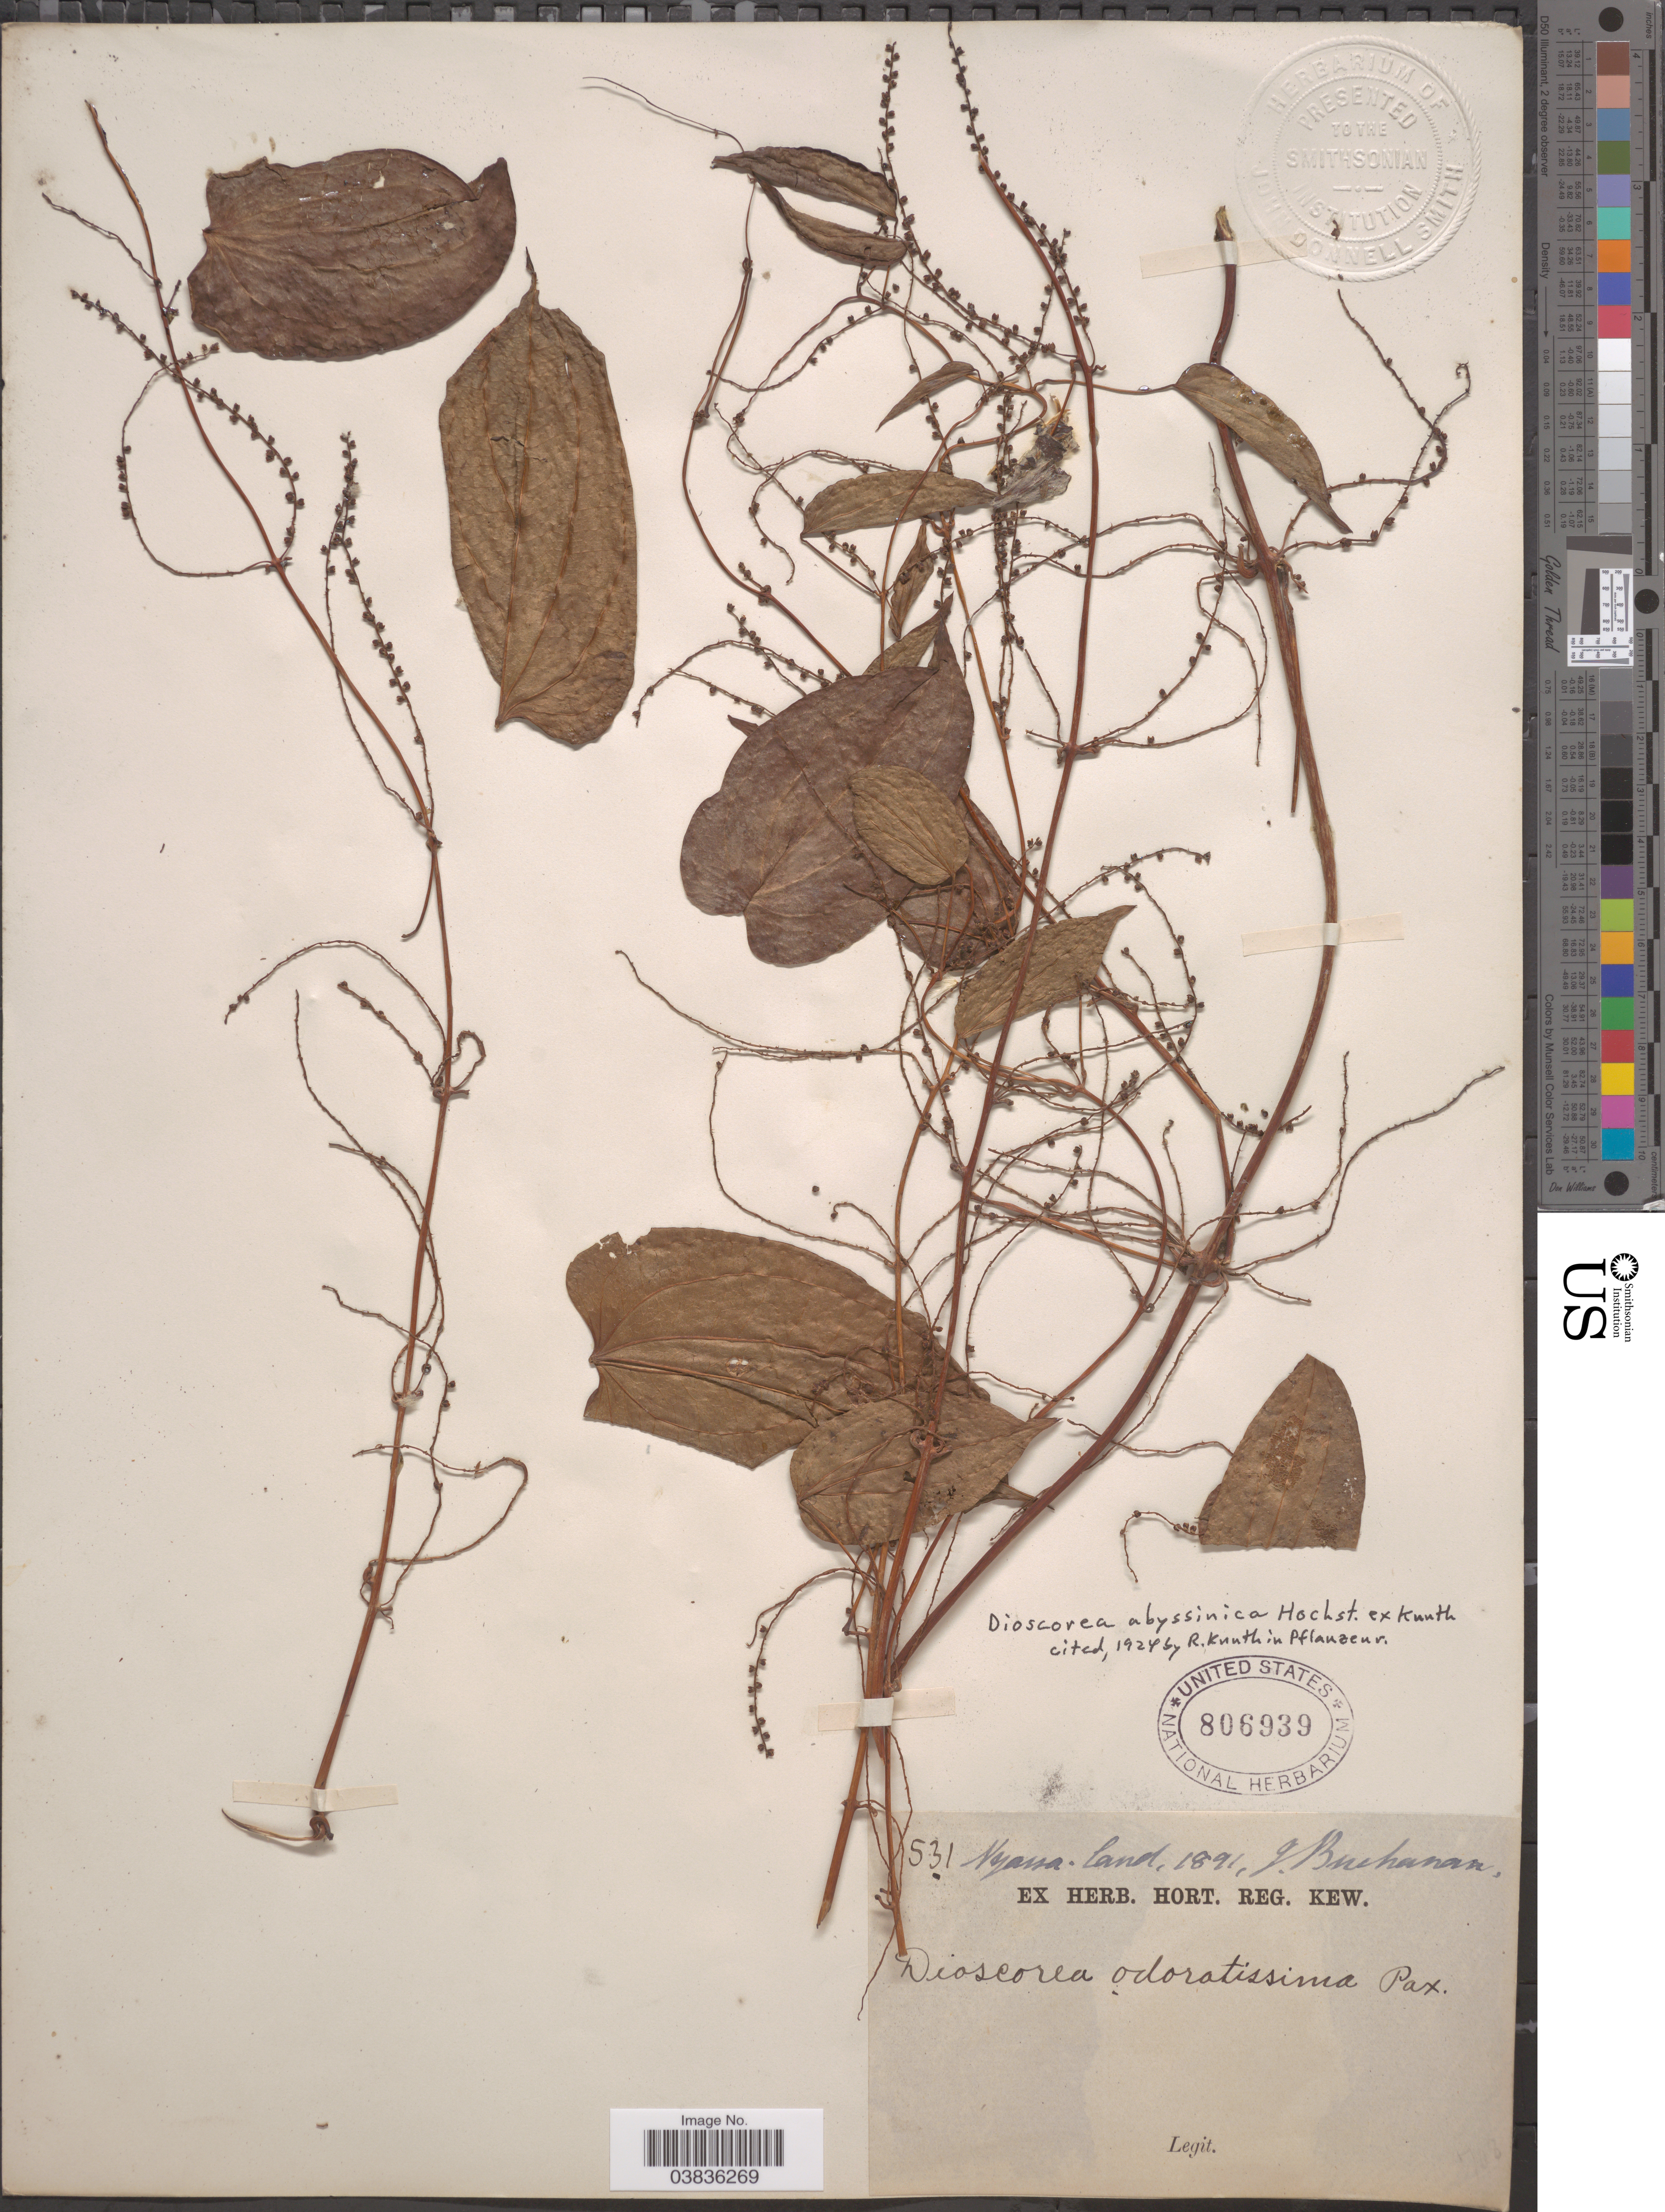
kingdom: Plantae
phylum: Tracheophyta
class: Liliopsida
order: Dioscoreales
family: Dioscoreaceae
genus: Dioscorea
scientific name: Dioscorea abyssinica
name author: Hochst. ex Kunth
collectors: J. Buchanan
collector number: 531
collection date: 1891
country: Malawi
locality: Nyassa land.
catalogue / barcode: US 806939